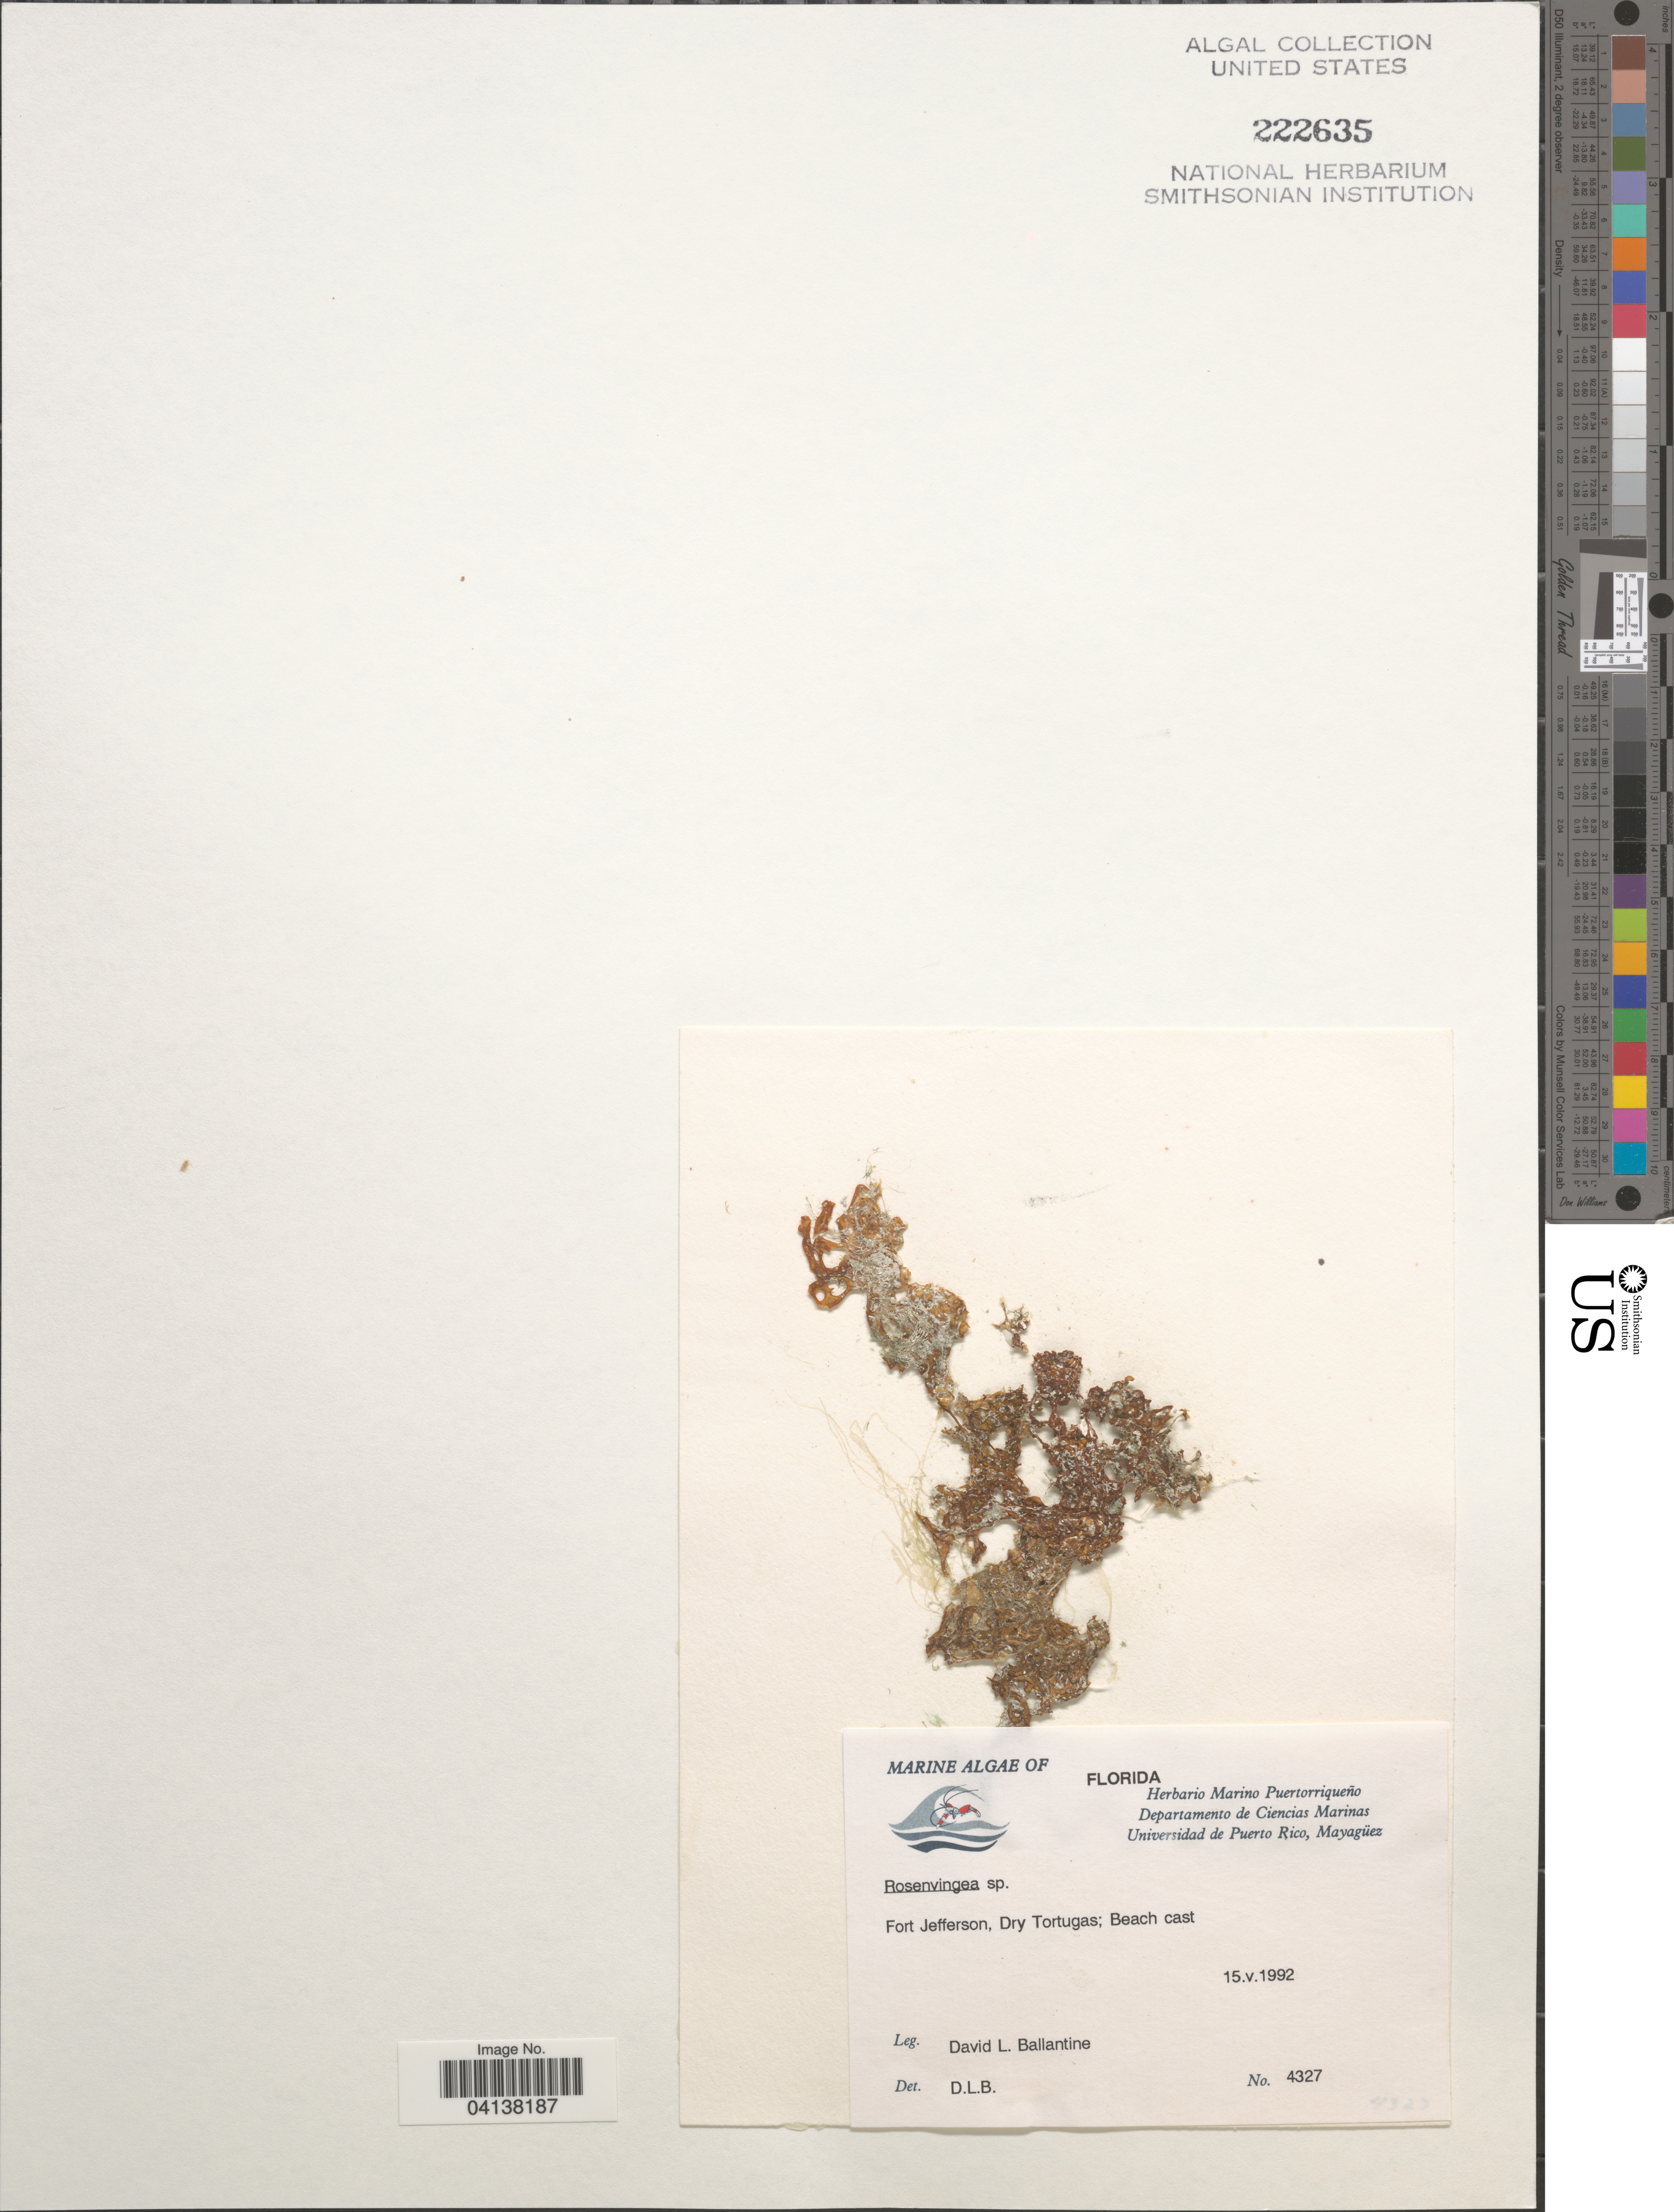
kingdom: Chromista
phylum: Ochrophyta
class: Phaeophyceae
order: Scytosiphonales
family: Scytosiphonaceae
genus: Rosenvingea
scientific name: Rosenvingea sp.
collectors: D.L. Ballantine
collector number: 4327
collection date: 1992-05-15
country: United States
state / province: Florida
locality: Fort Jefferson, Dry Tortugas; Beach cast.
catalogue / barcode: US 222635